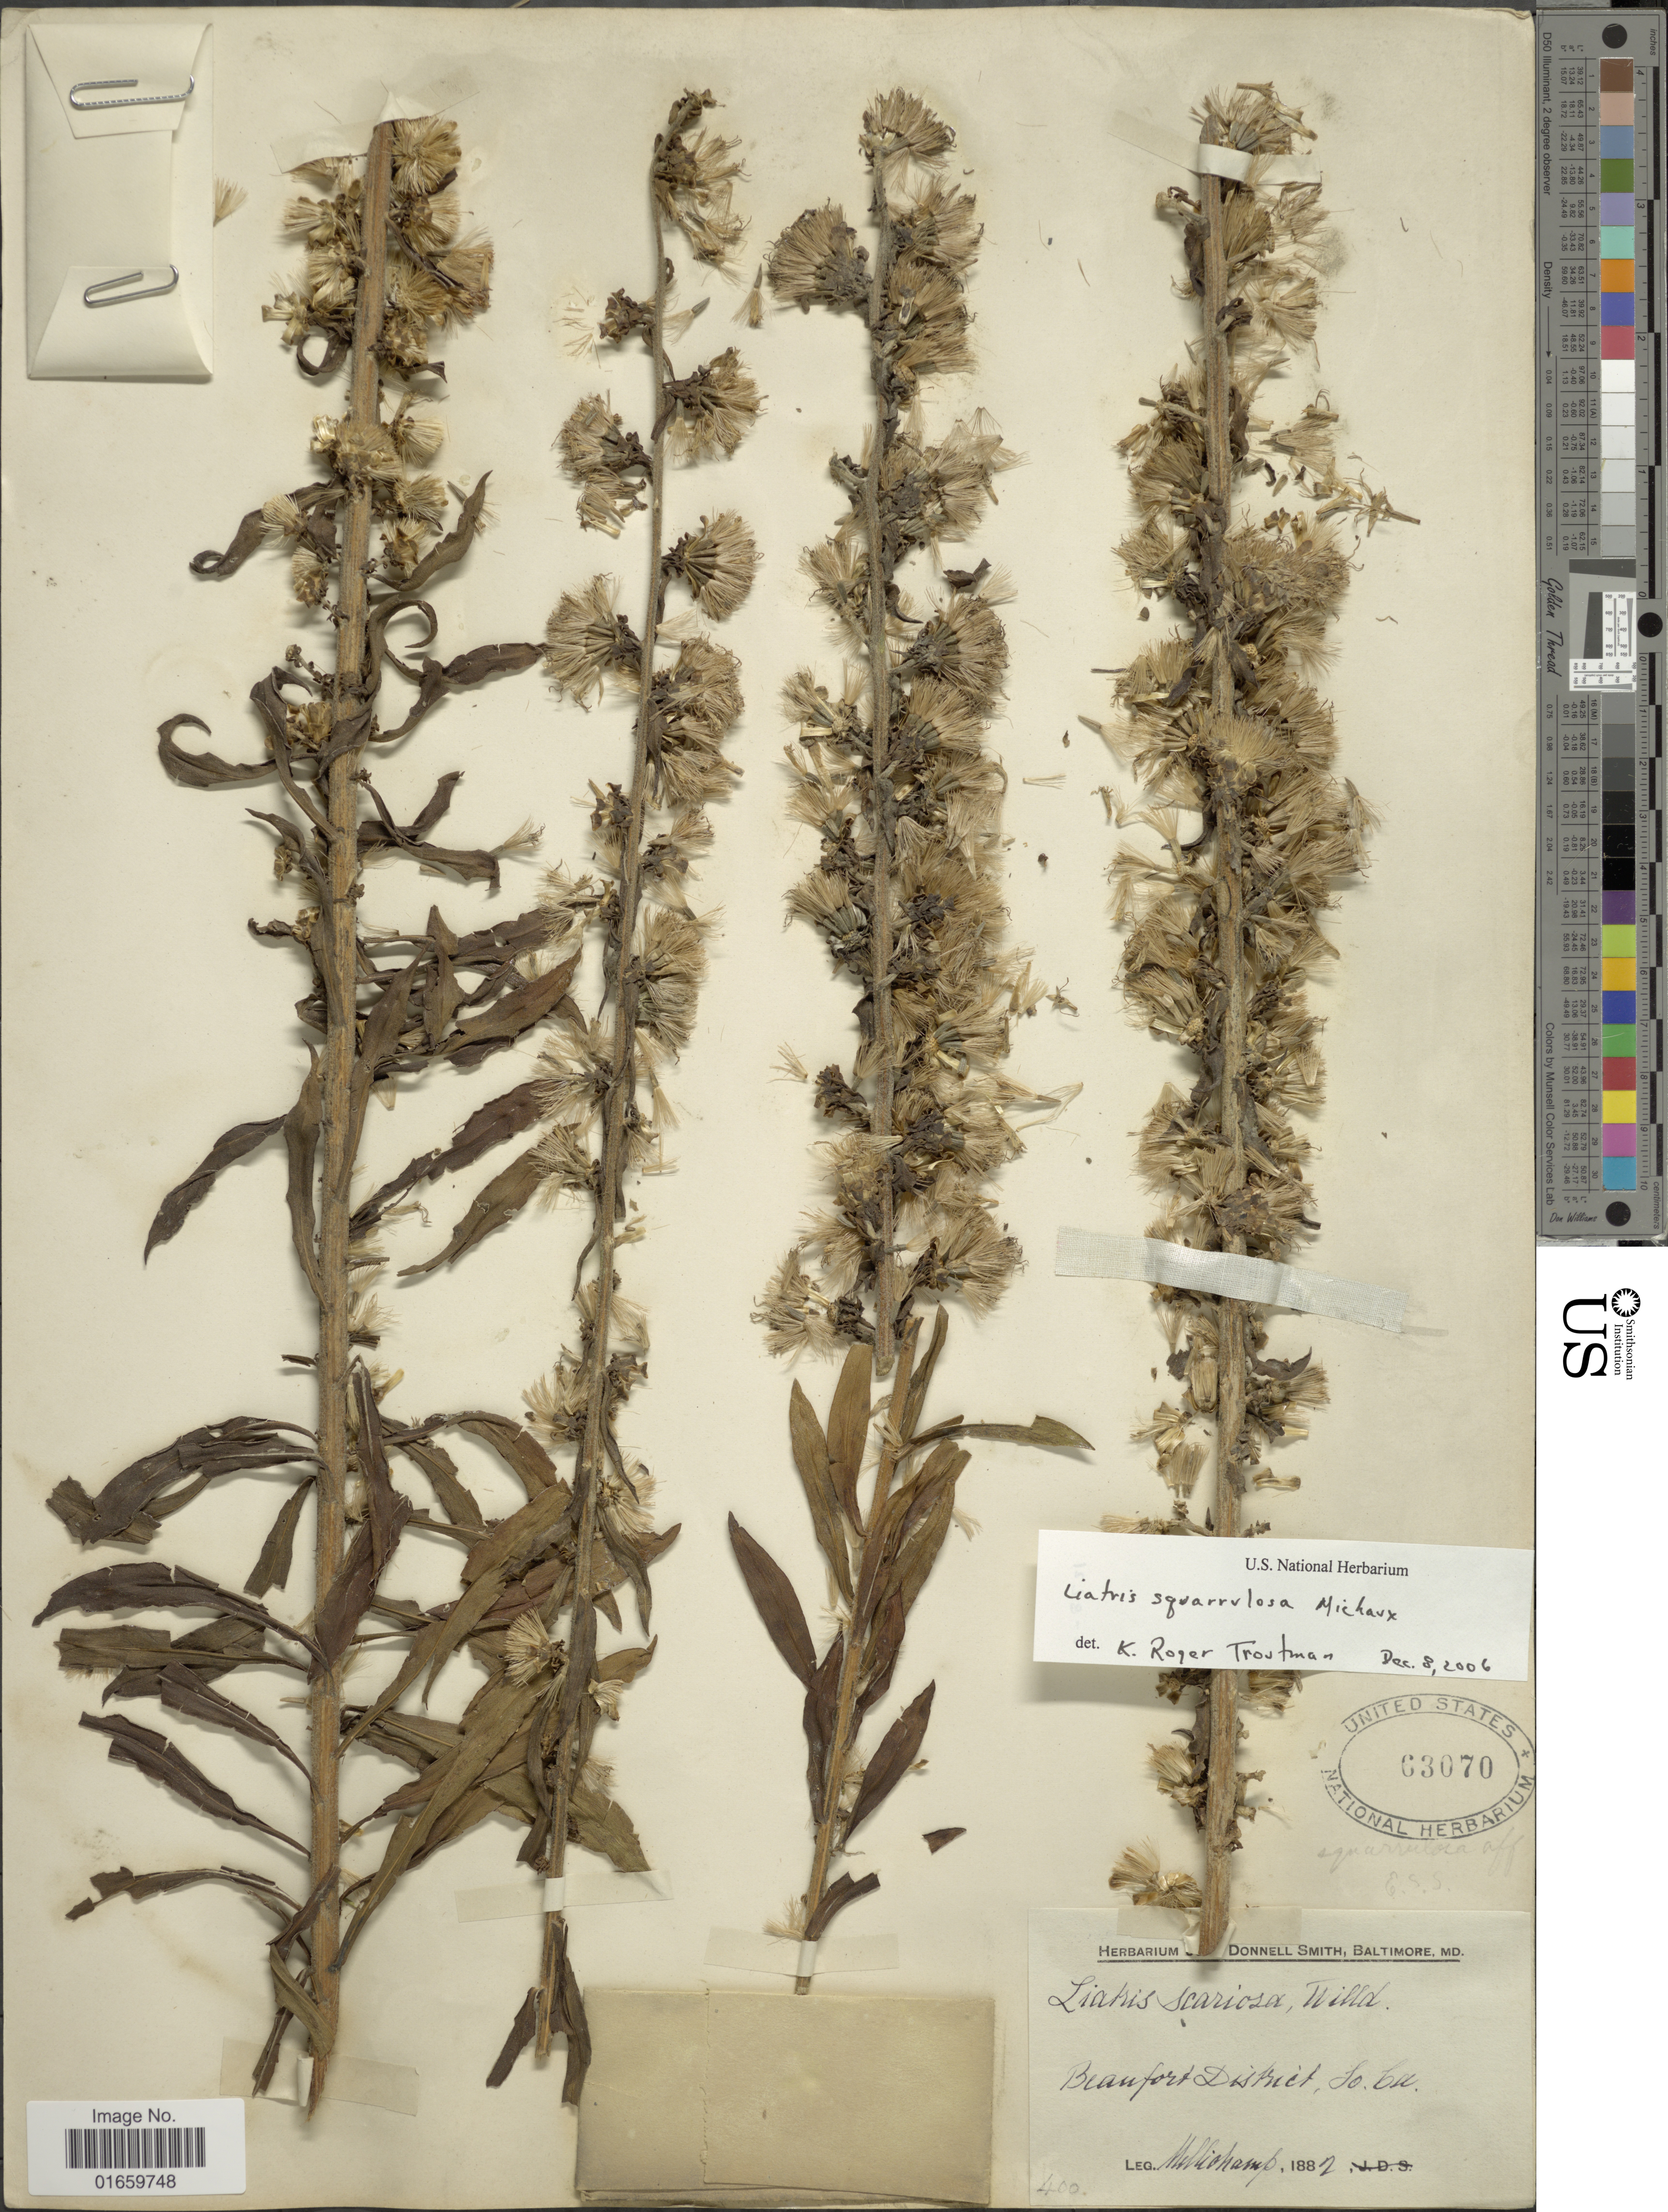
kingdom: Plantae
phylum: Tracheophyta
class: Magnoliopsida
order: Asterales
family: Asteraceae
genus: Liatris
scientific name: Liatris squarrulosa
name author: Michx.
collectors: -. Mellichamp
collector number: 400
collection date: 1882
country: United States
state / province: South Carolina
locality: Beaufort District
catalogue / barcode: US 63070